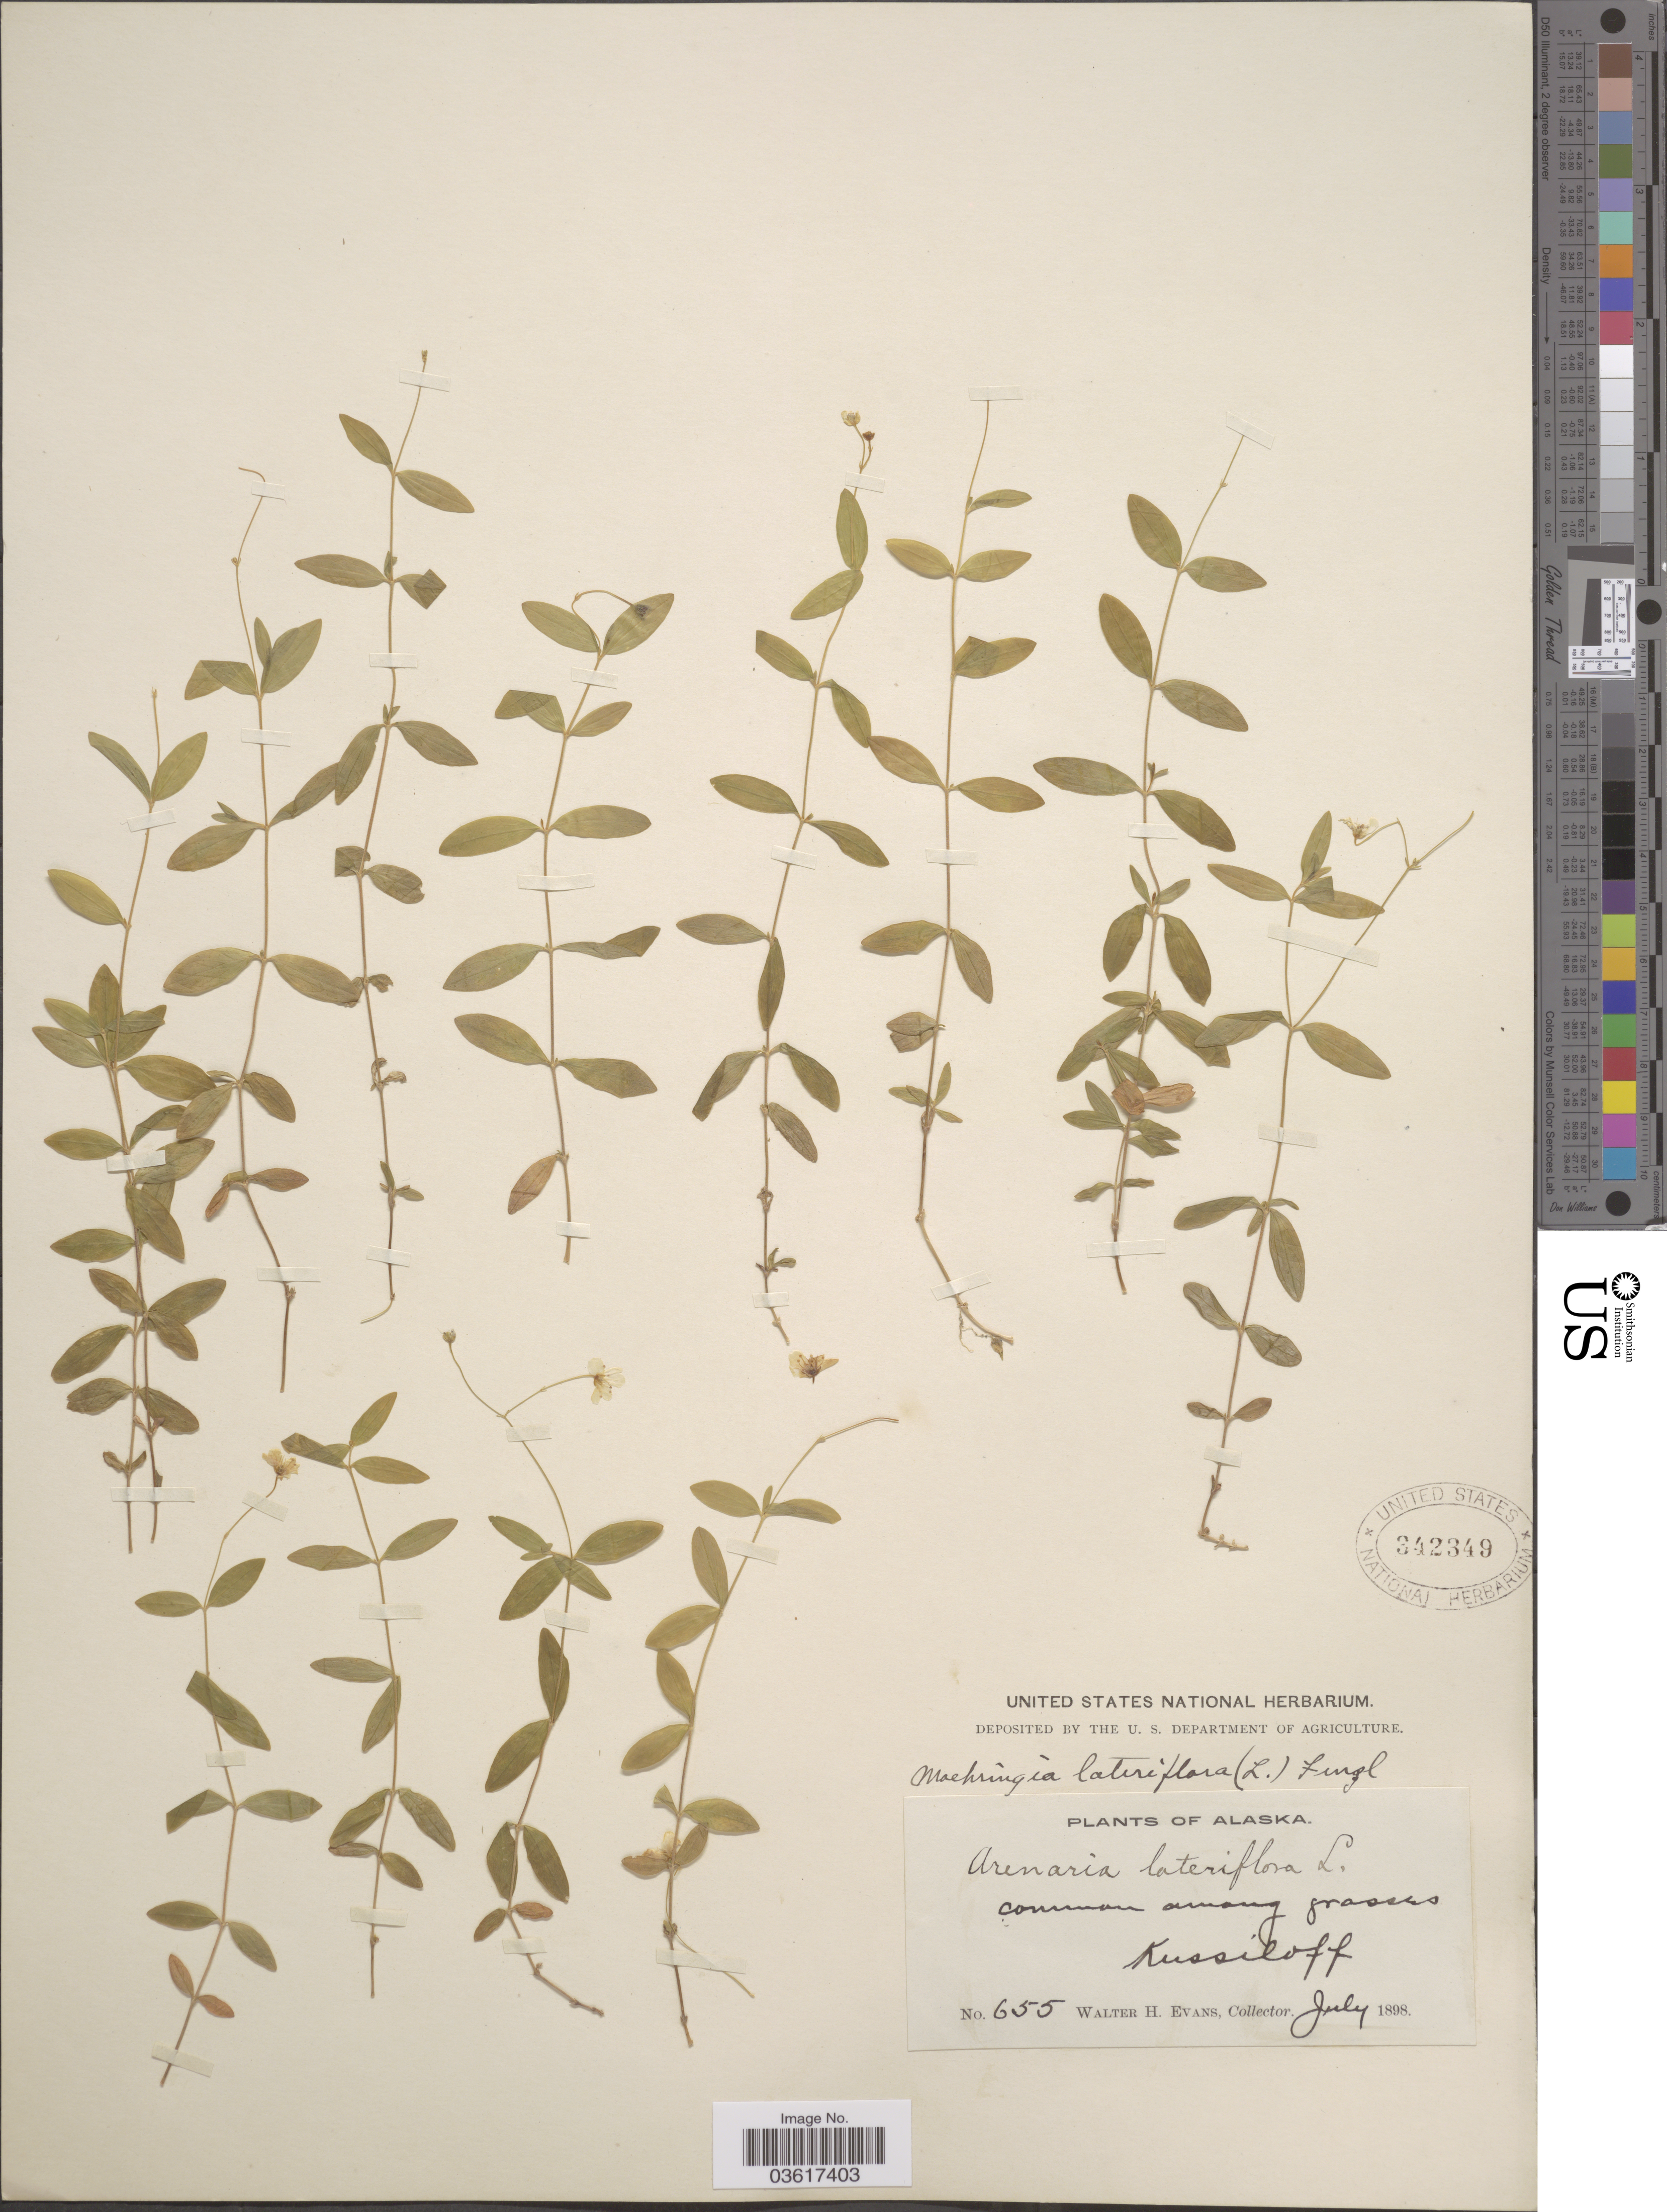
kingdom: Plantae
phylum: Tracheophyta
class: Magnoliopsida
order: Caryophyllales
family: Caryophyllaceae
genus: Moehringia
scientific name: Moehringia lateriflora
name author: (L.) Fenzl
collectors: W. H. Evans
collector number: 655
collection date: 1898-07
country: United States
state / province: Alaska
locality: Kussiloff.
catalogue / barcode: US 342349